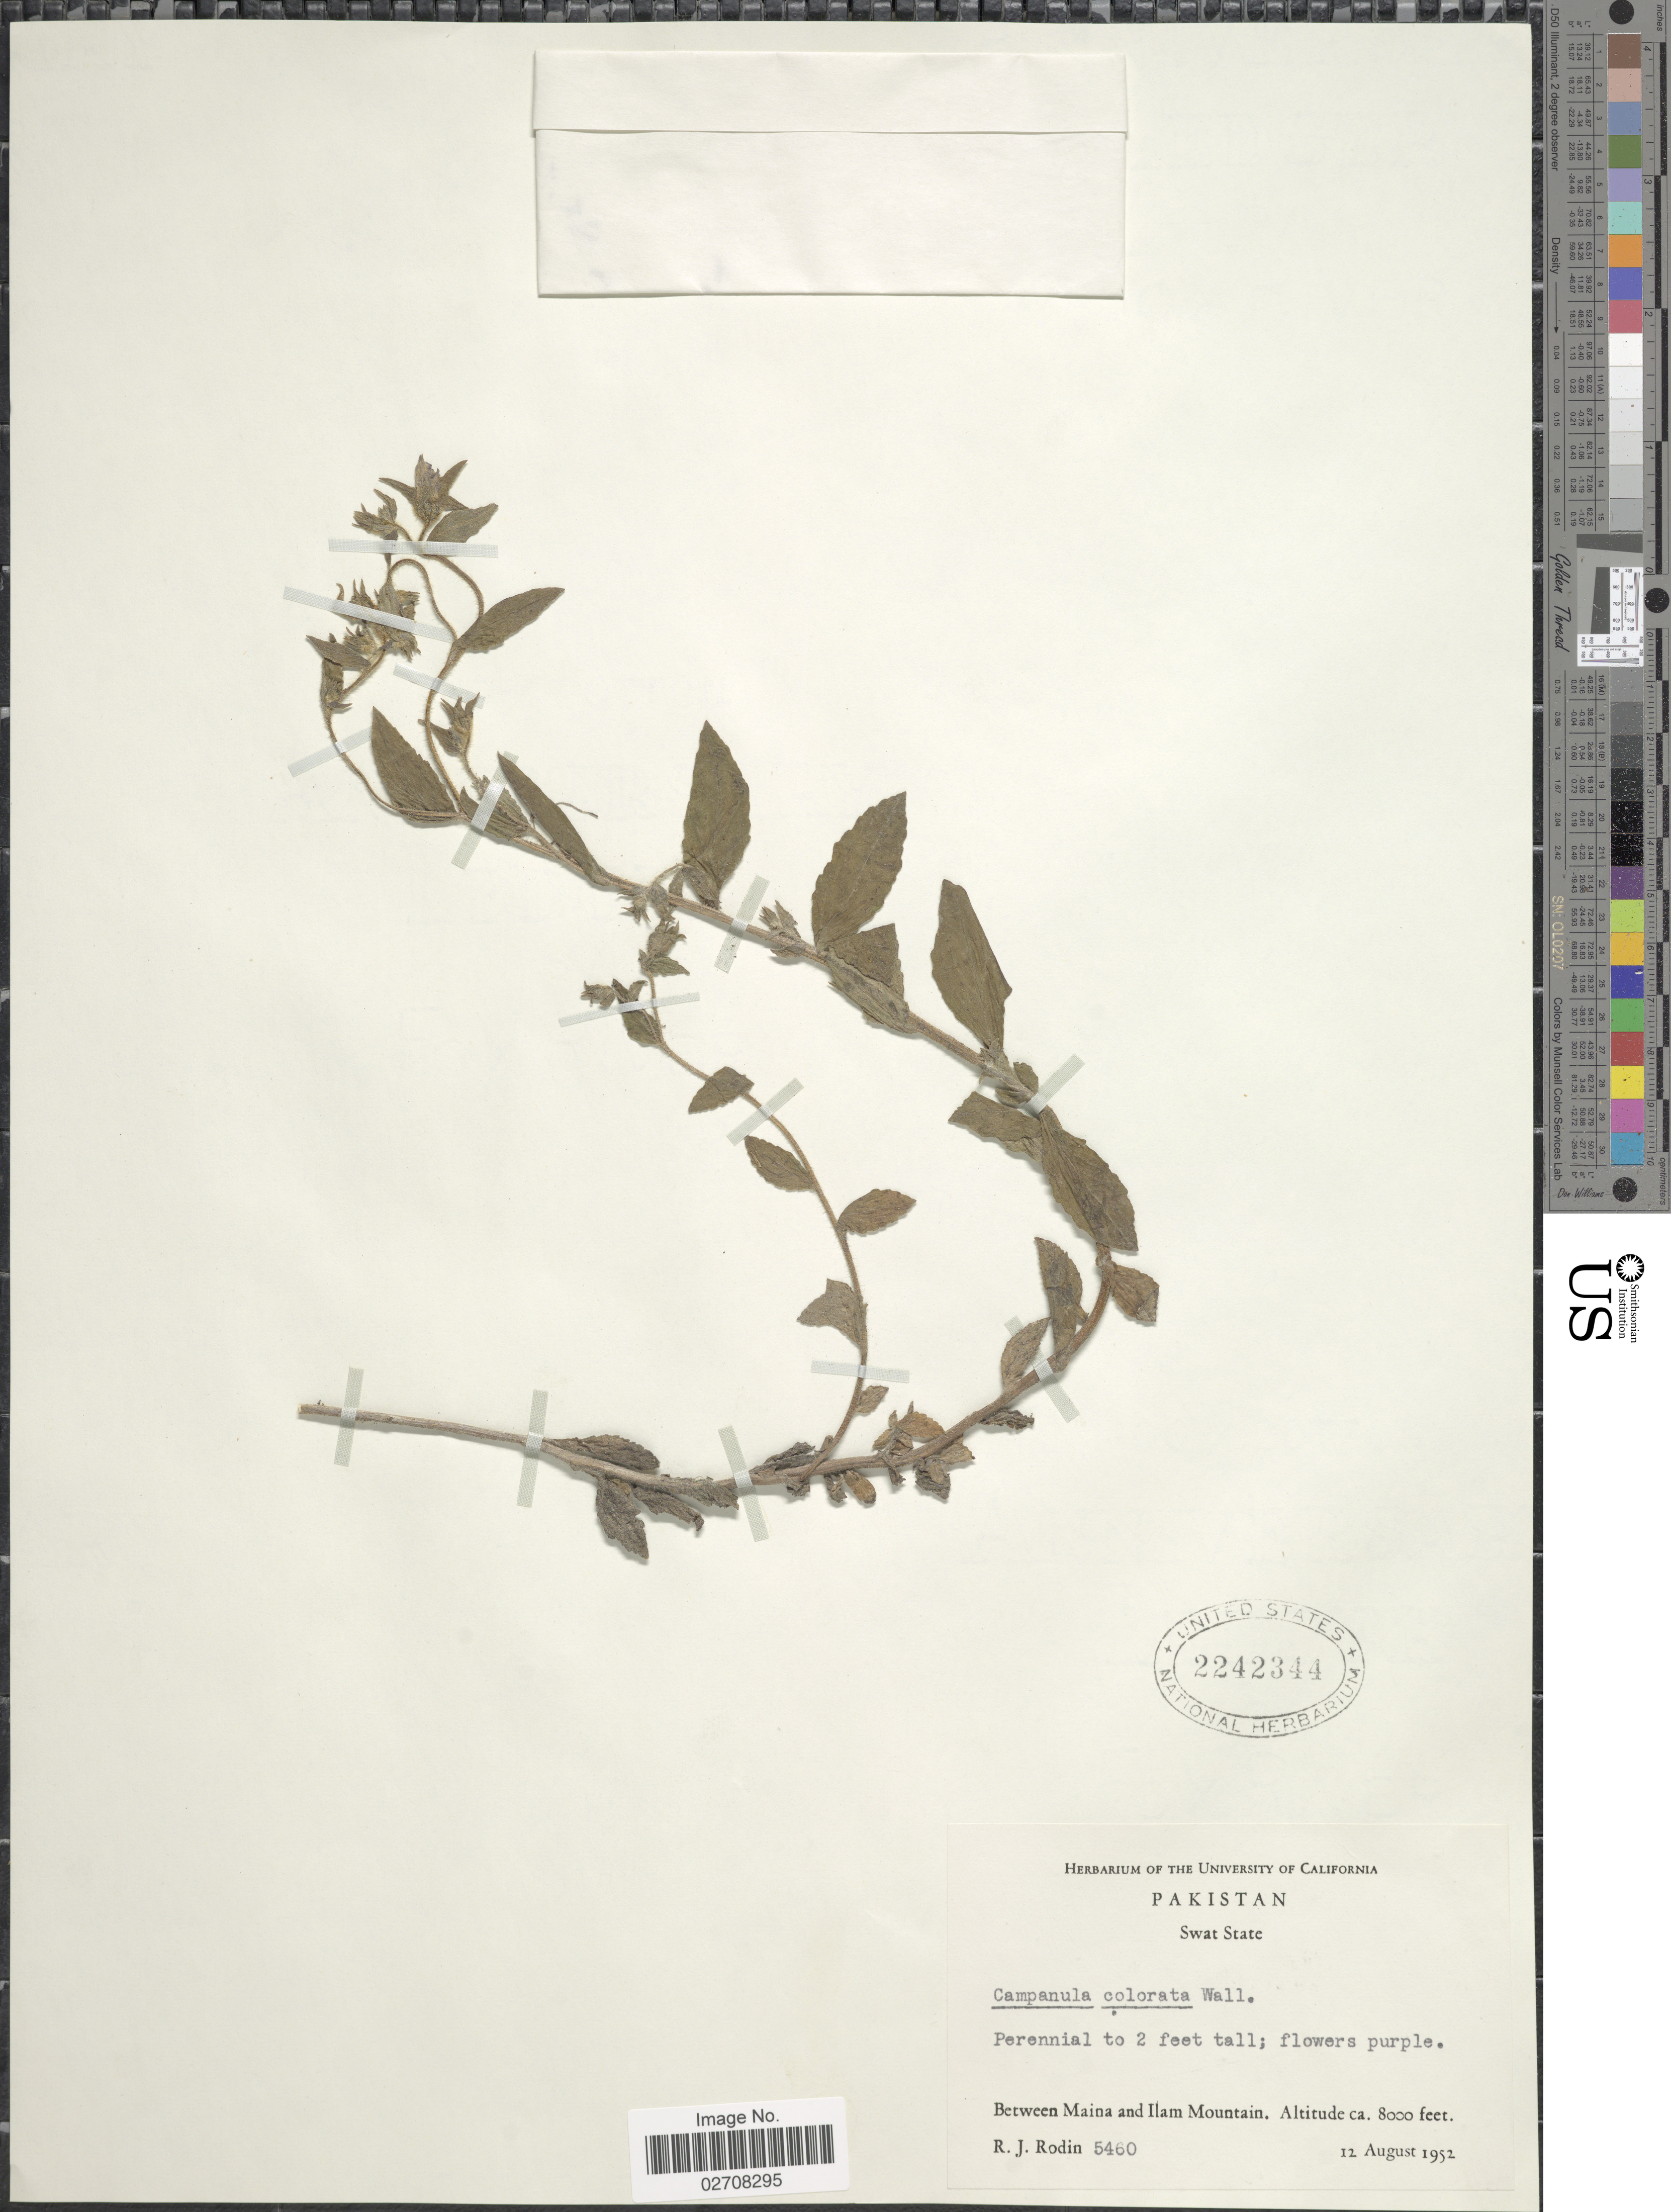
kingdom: Plantae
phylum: Tracheophyta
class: Magnoliopsida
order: Asterales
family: Campanulaceae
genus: Campanula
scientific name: Campanula colorata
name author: Wall.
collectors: R. J. Rodin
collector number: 5460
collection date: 1952-08-12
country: Pakistan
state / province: Khyber Pakhtunkhwa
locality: Swat State. Between Maina and Ilam Mountain.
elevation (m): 2438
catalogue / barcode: US 2242344